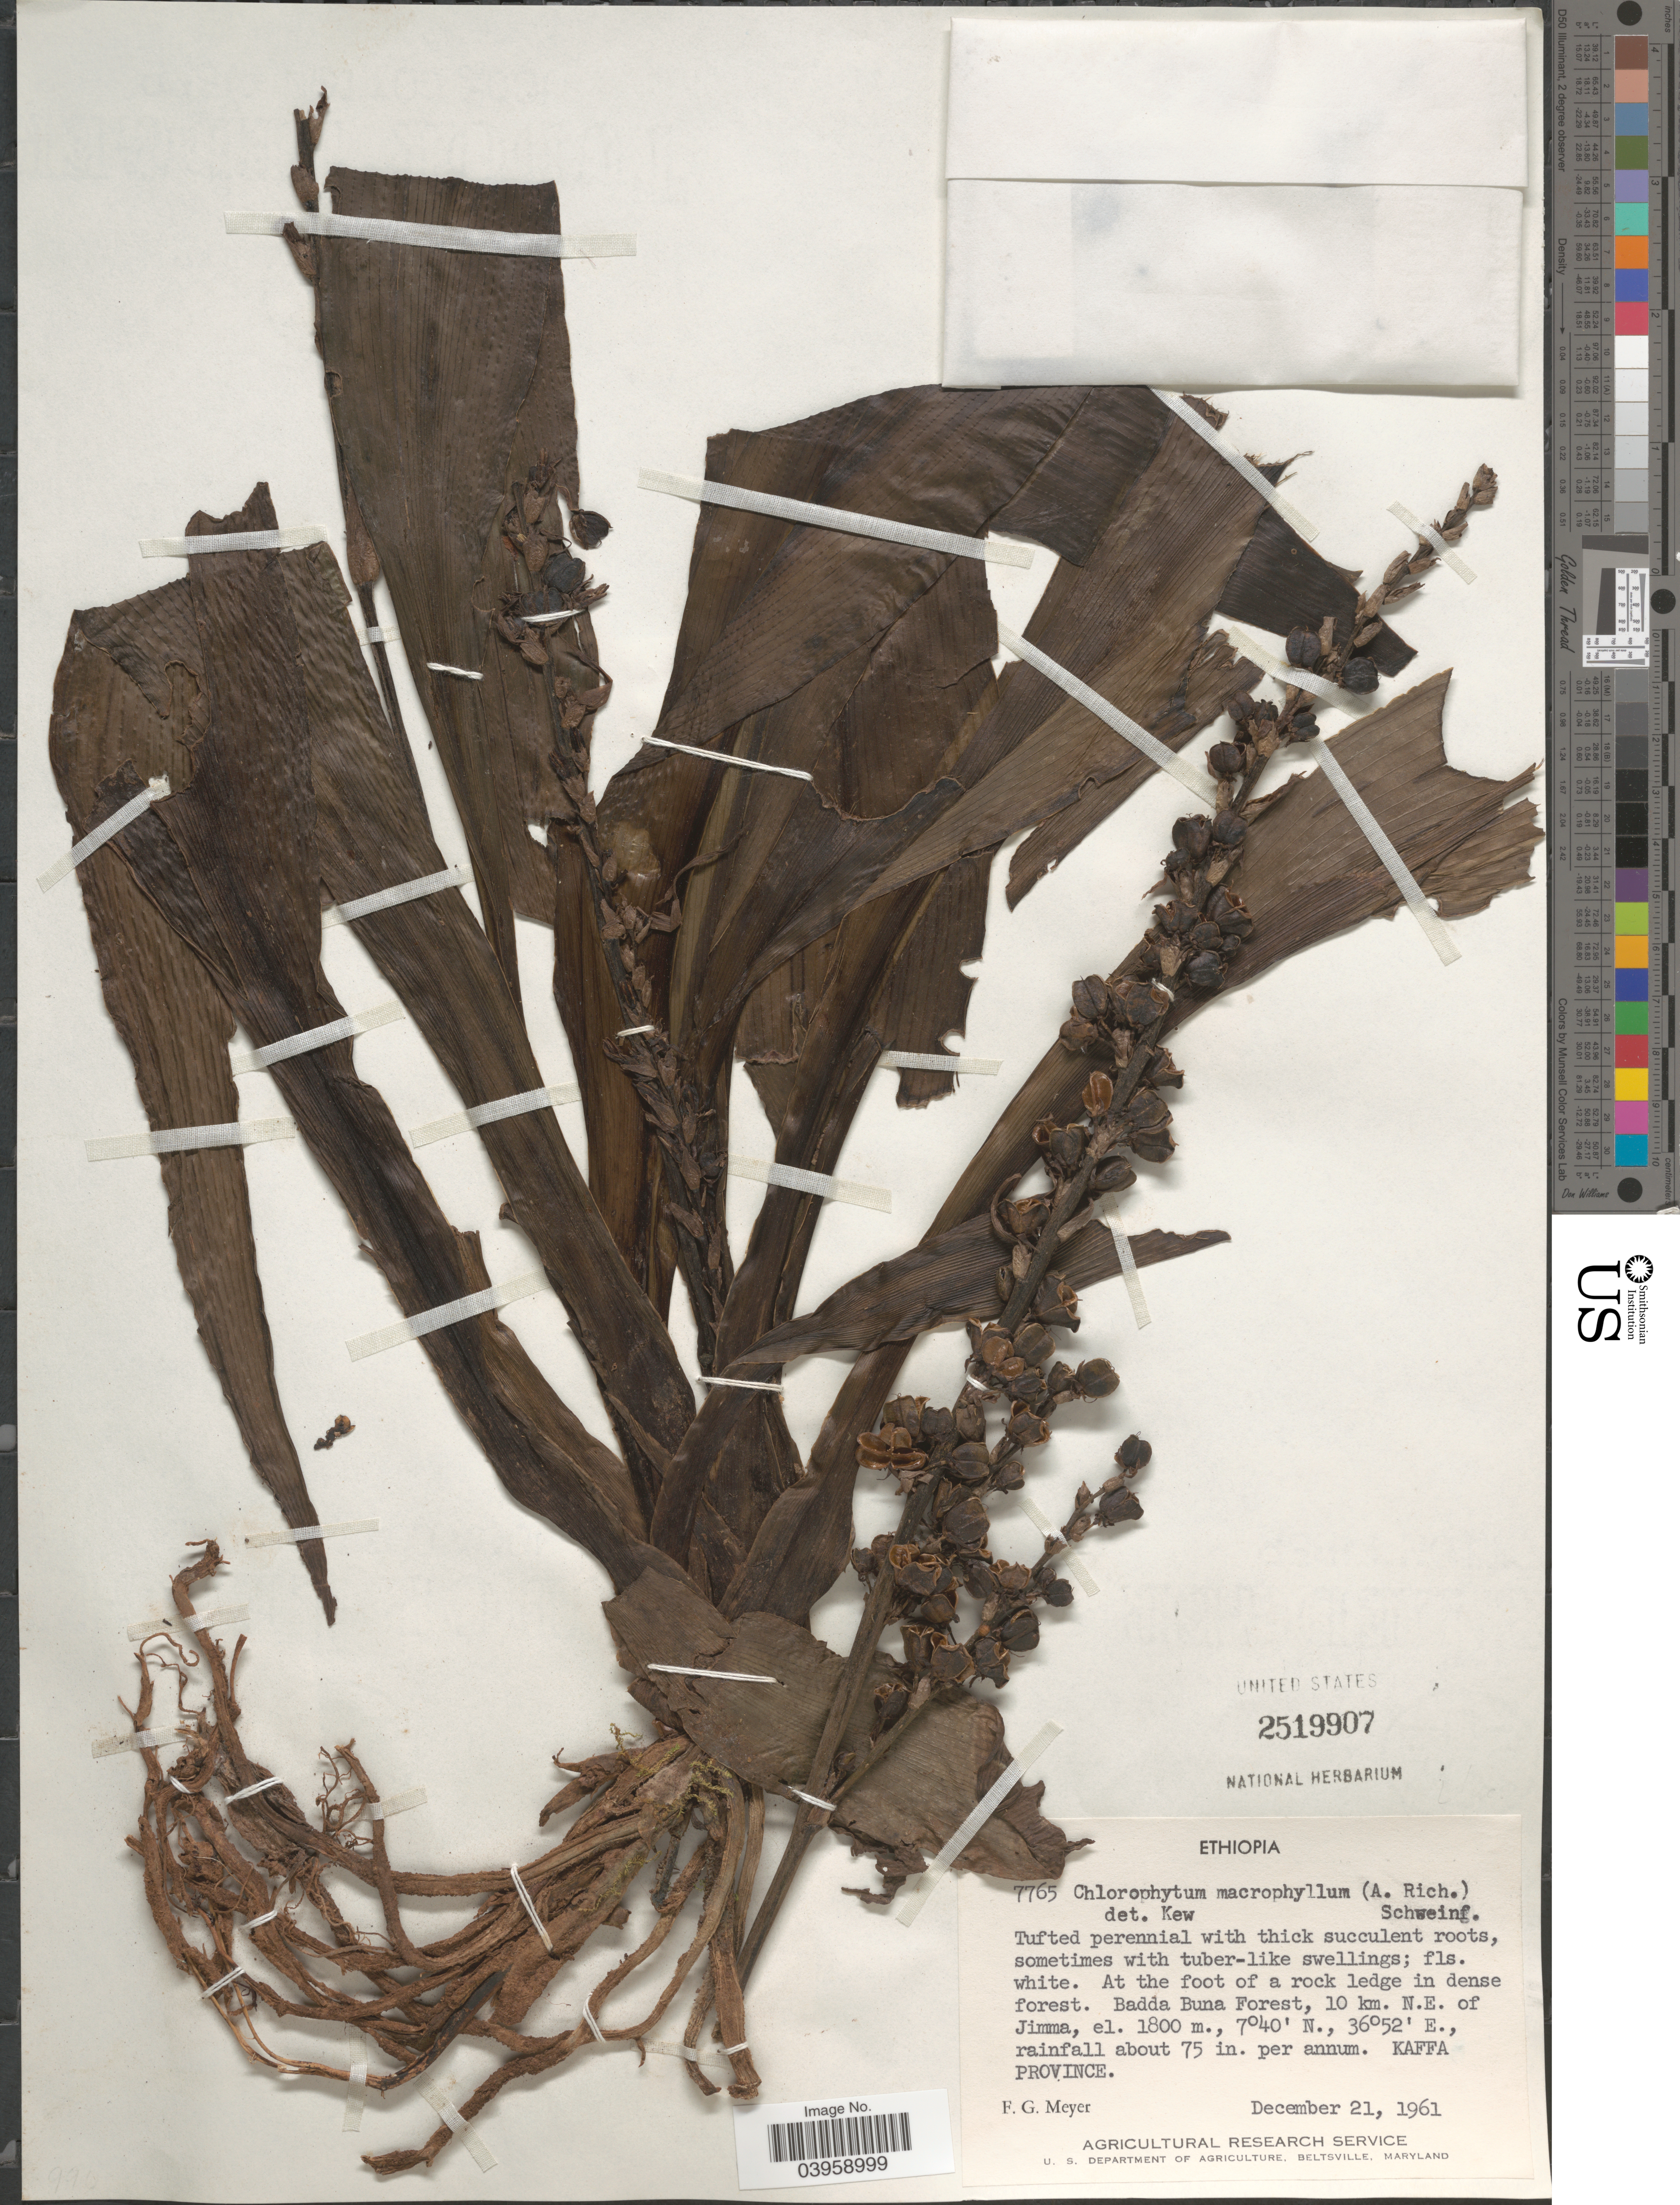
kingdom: Plantae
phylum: Tracheophyta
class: Liliopsida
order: Asparagales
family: Asparagaceae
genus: Chlorophytum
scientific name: Chlorophytum macrophyllum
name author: (A. Rich.) Asch.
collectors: F. G. Meyer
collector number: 7765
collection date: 1961-12-21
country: Ethiopia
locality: Badda Buna Forest, 10 km. N.E. of Jimma, rainfall about 75 in. per annum. Kaffa Province.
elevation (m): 1800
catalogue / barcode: US 2519907